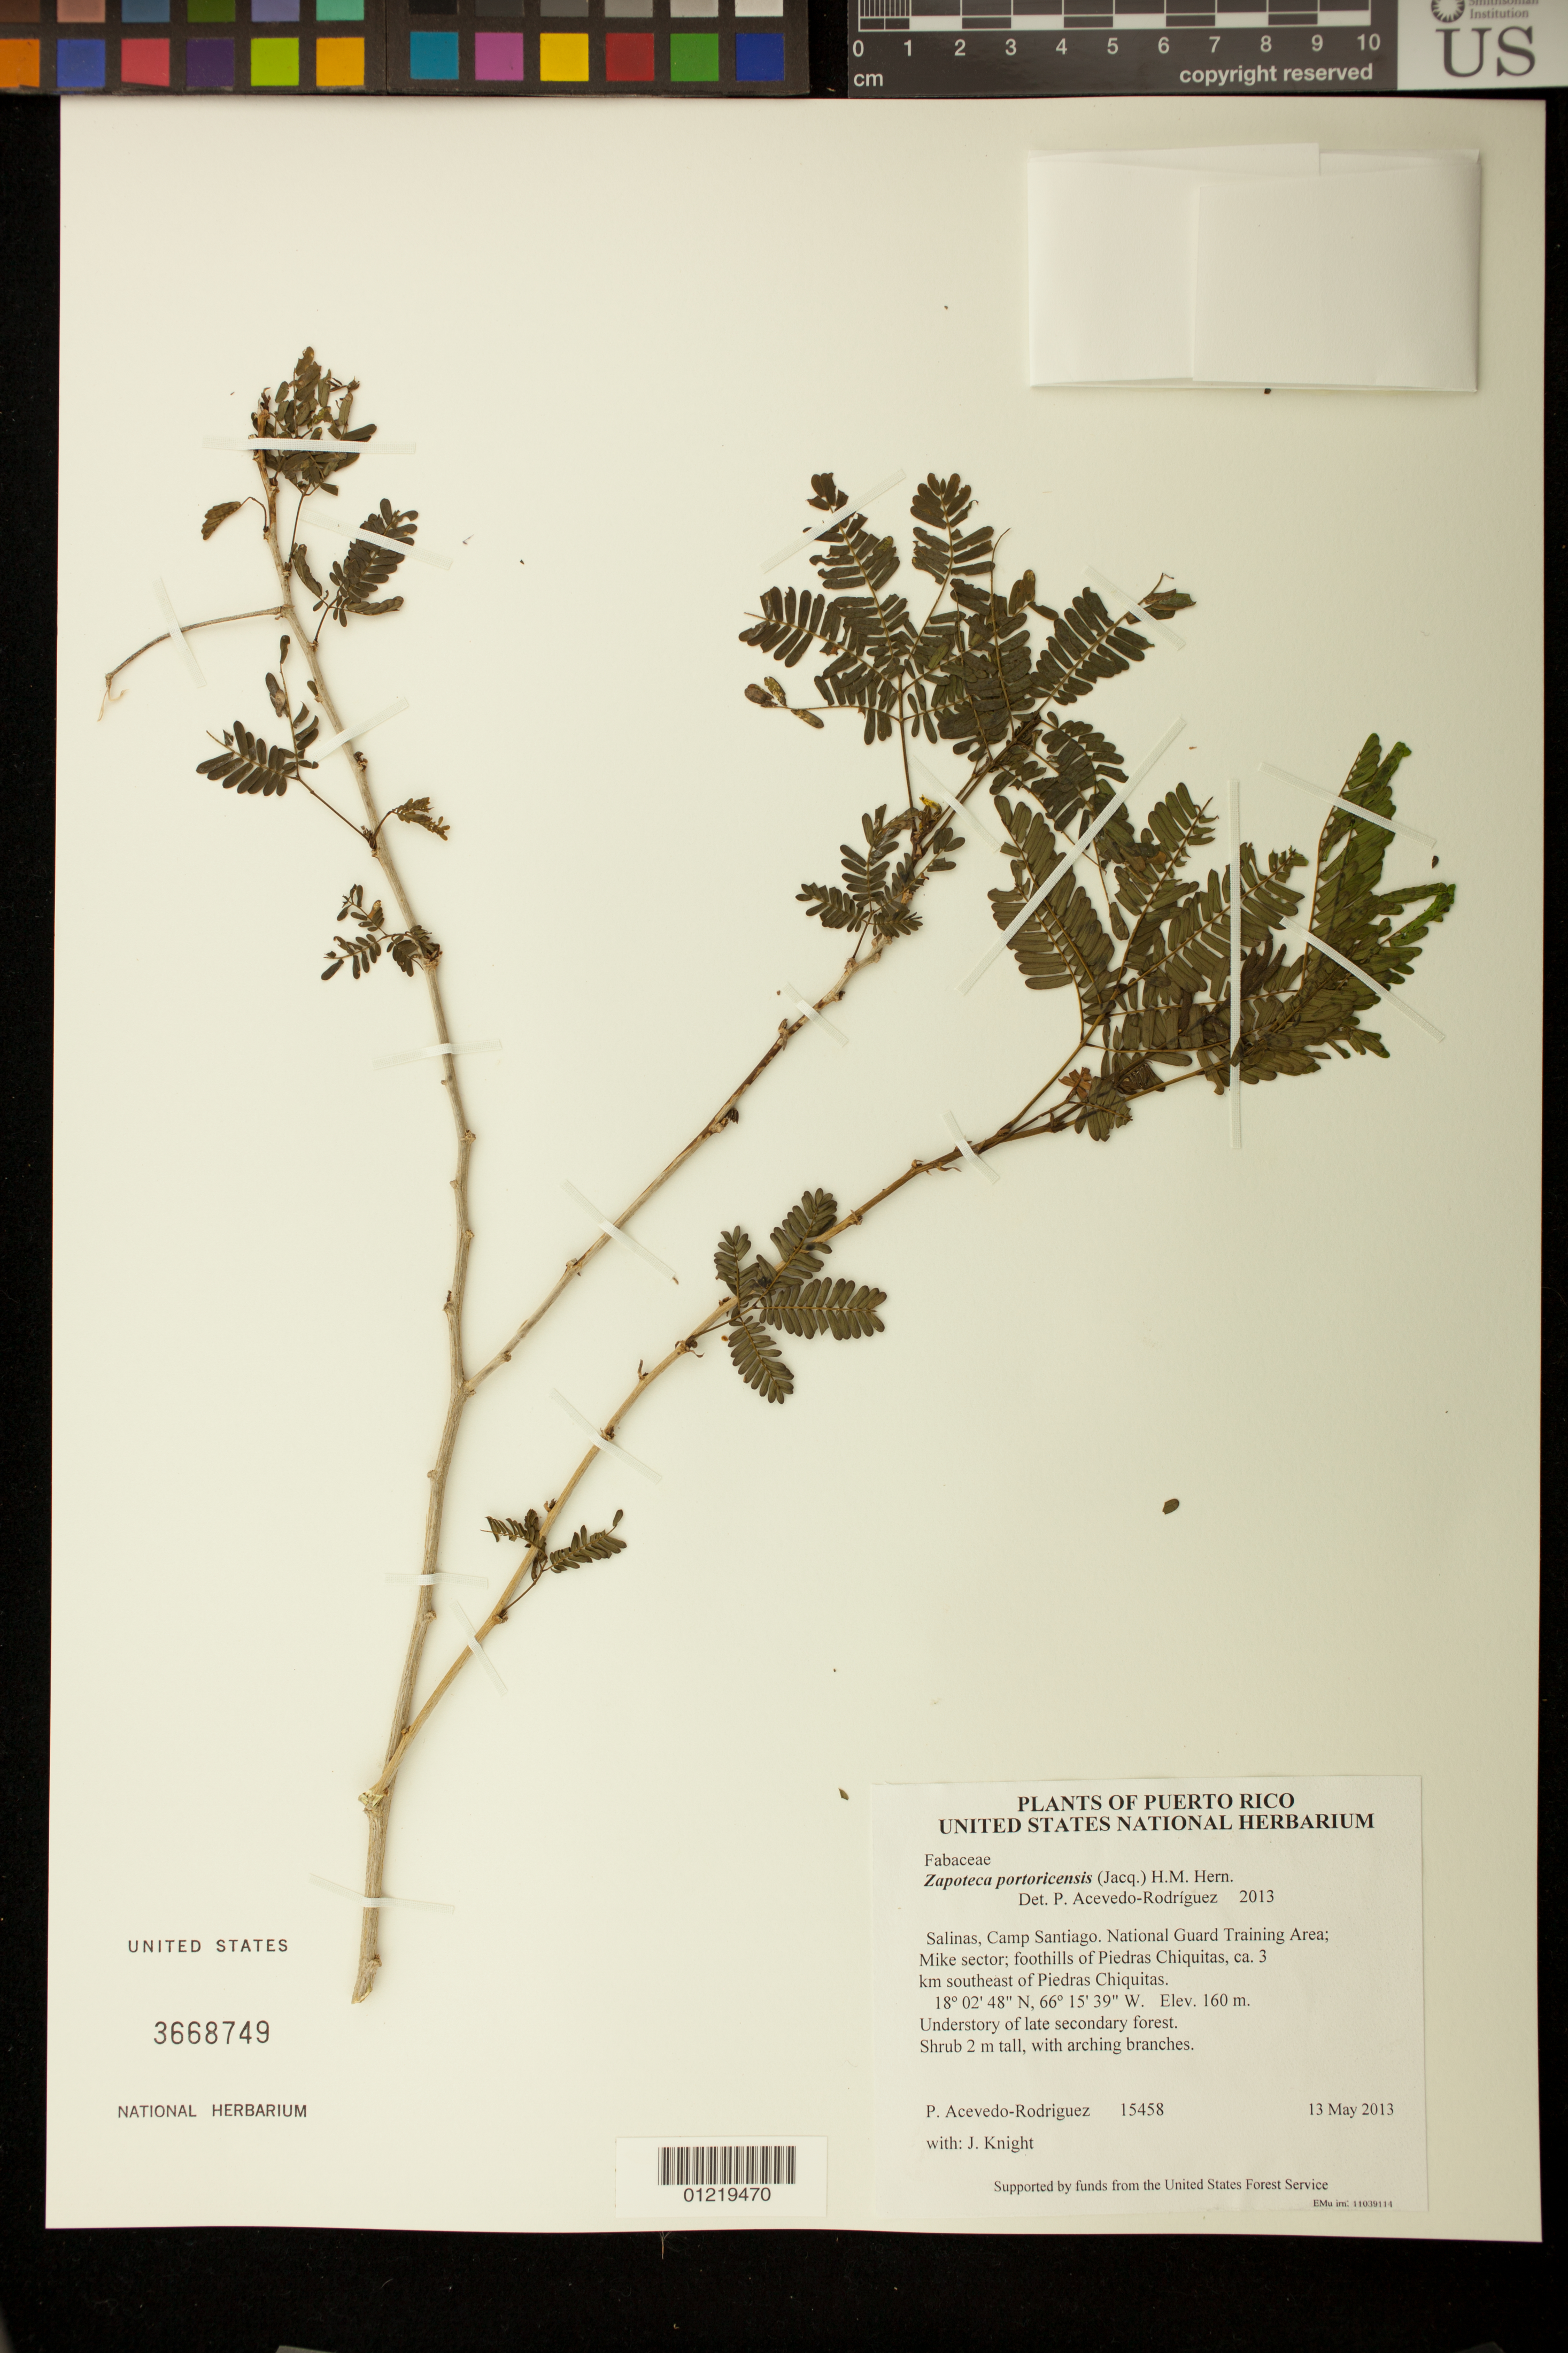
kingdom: Plantae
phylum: Tracheophyta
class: Magnoliopsida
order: Fabales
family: Fabaceae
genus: Zapoteca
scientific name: Zapoteca portoricensis subsp. portoricensis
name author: (Jacq.) H.M. Hern.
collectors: P. Acevedo-Rodr. & J. Knight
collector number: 15458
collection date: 2013-05-13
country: Puerto Rico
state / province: Salinas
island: Puerto Rico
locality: Camp Santiago. National Guard Training Area; Mike sector; foothills of Piedras Chiquitas, ca. 3 km southeast of Piedras Chiquitas.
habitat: Understory of late secondary forest.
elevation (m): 160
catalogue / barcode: US 3668749